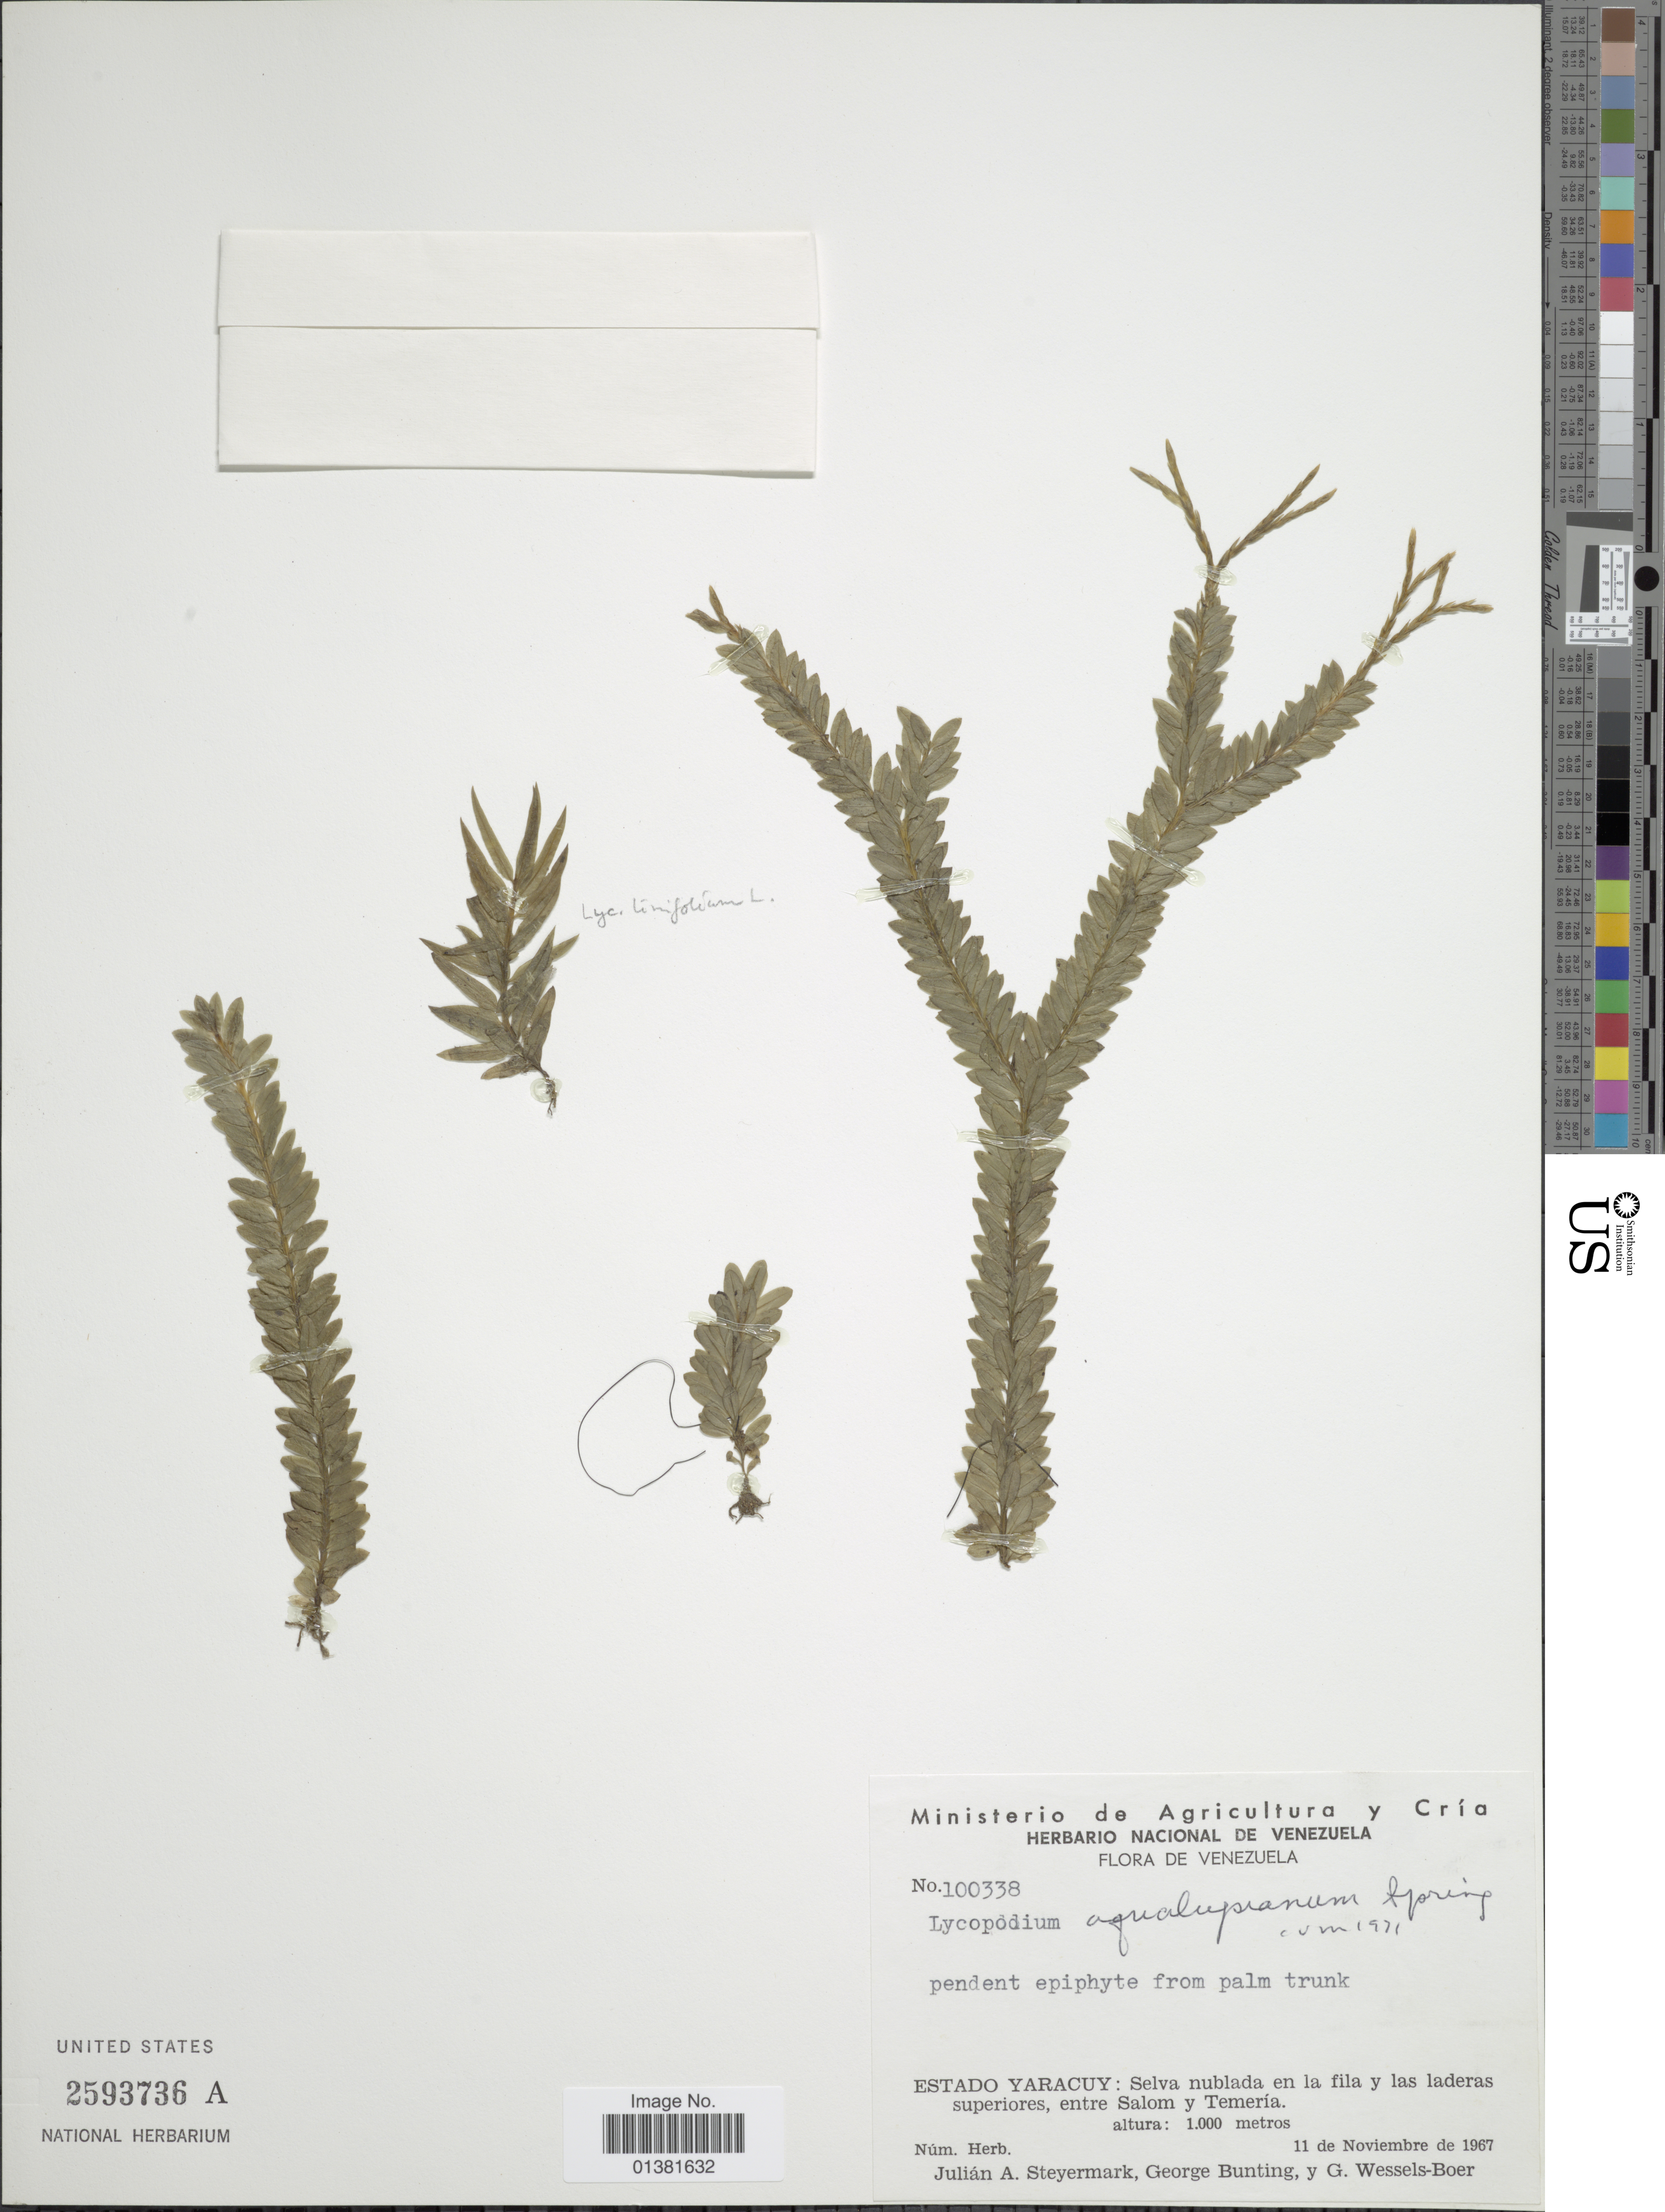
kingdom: Plantae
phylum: Tracheophyta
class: Lycopodiopsida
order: Lycopodiales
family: Lycopodiaceae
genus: Phlegmariurus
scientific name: Phlegmariurus aqualupianus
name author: (Spring) B. Øllg.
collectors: J. Steyermark, G. S. Bunting & J. G. Wessels Boer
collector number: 100338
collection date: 1967-11-11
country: Venezuela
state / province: Yaracuy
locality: Selva nublada en la fila y las laderas superiores, entre Salon y Temería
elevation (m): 1000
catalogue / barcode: US 2593736A